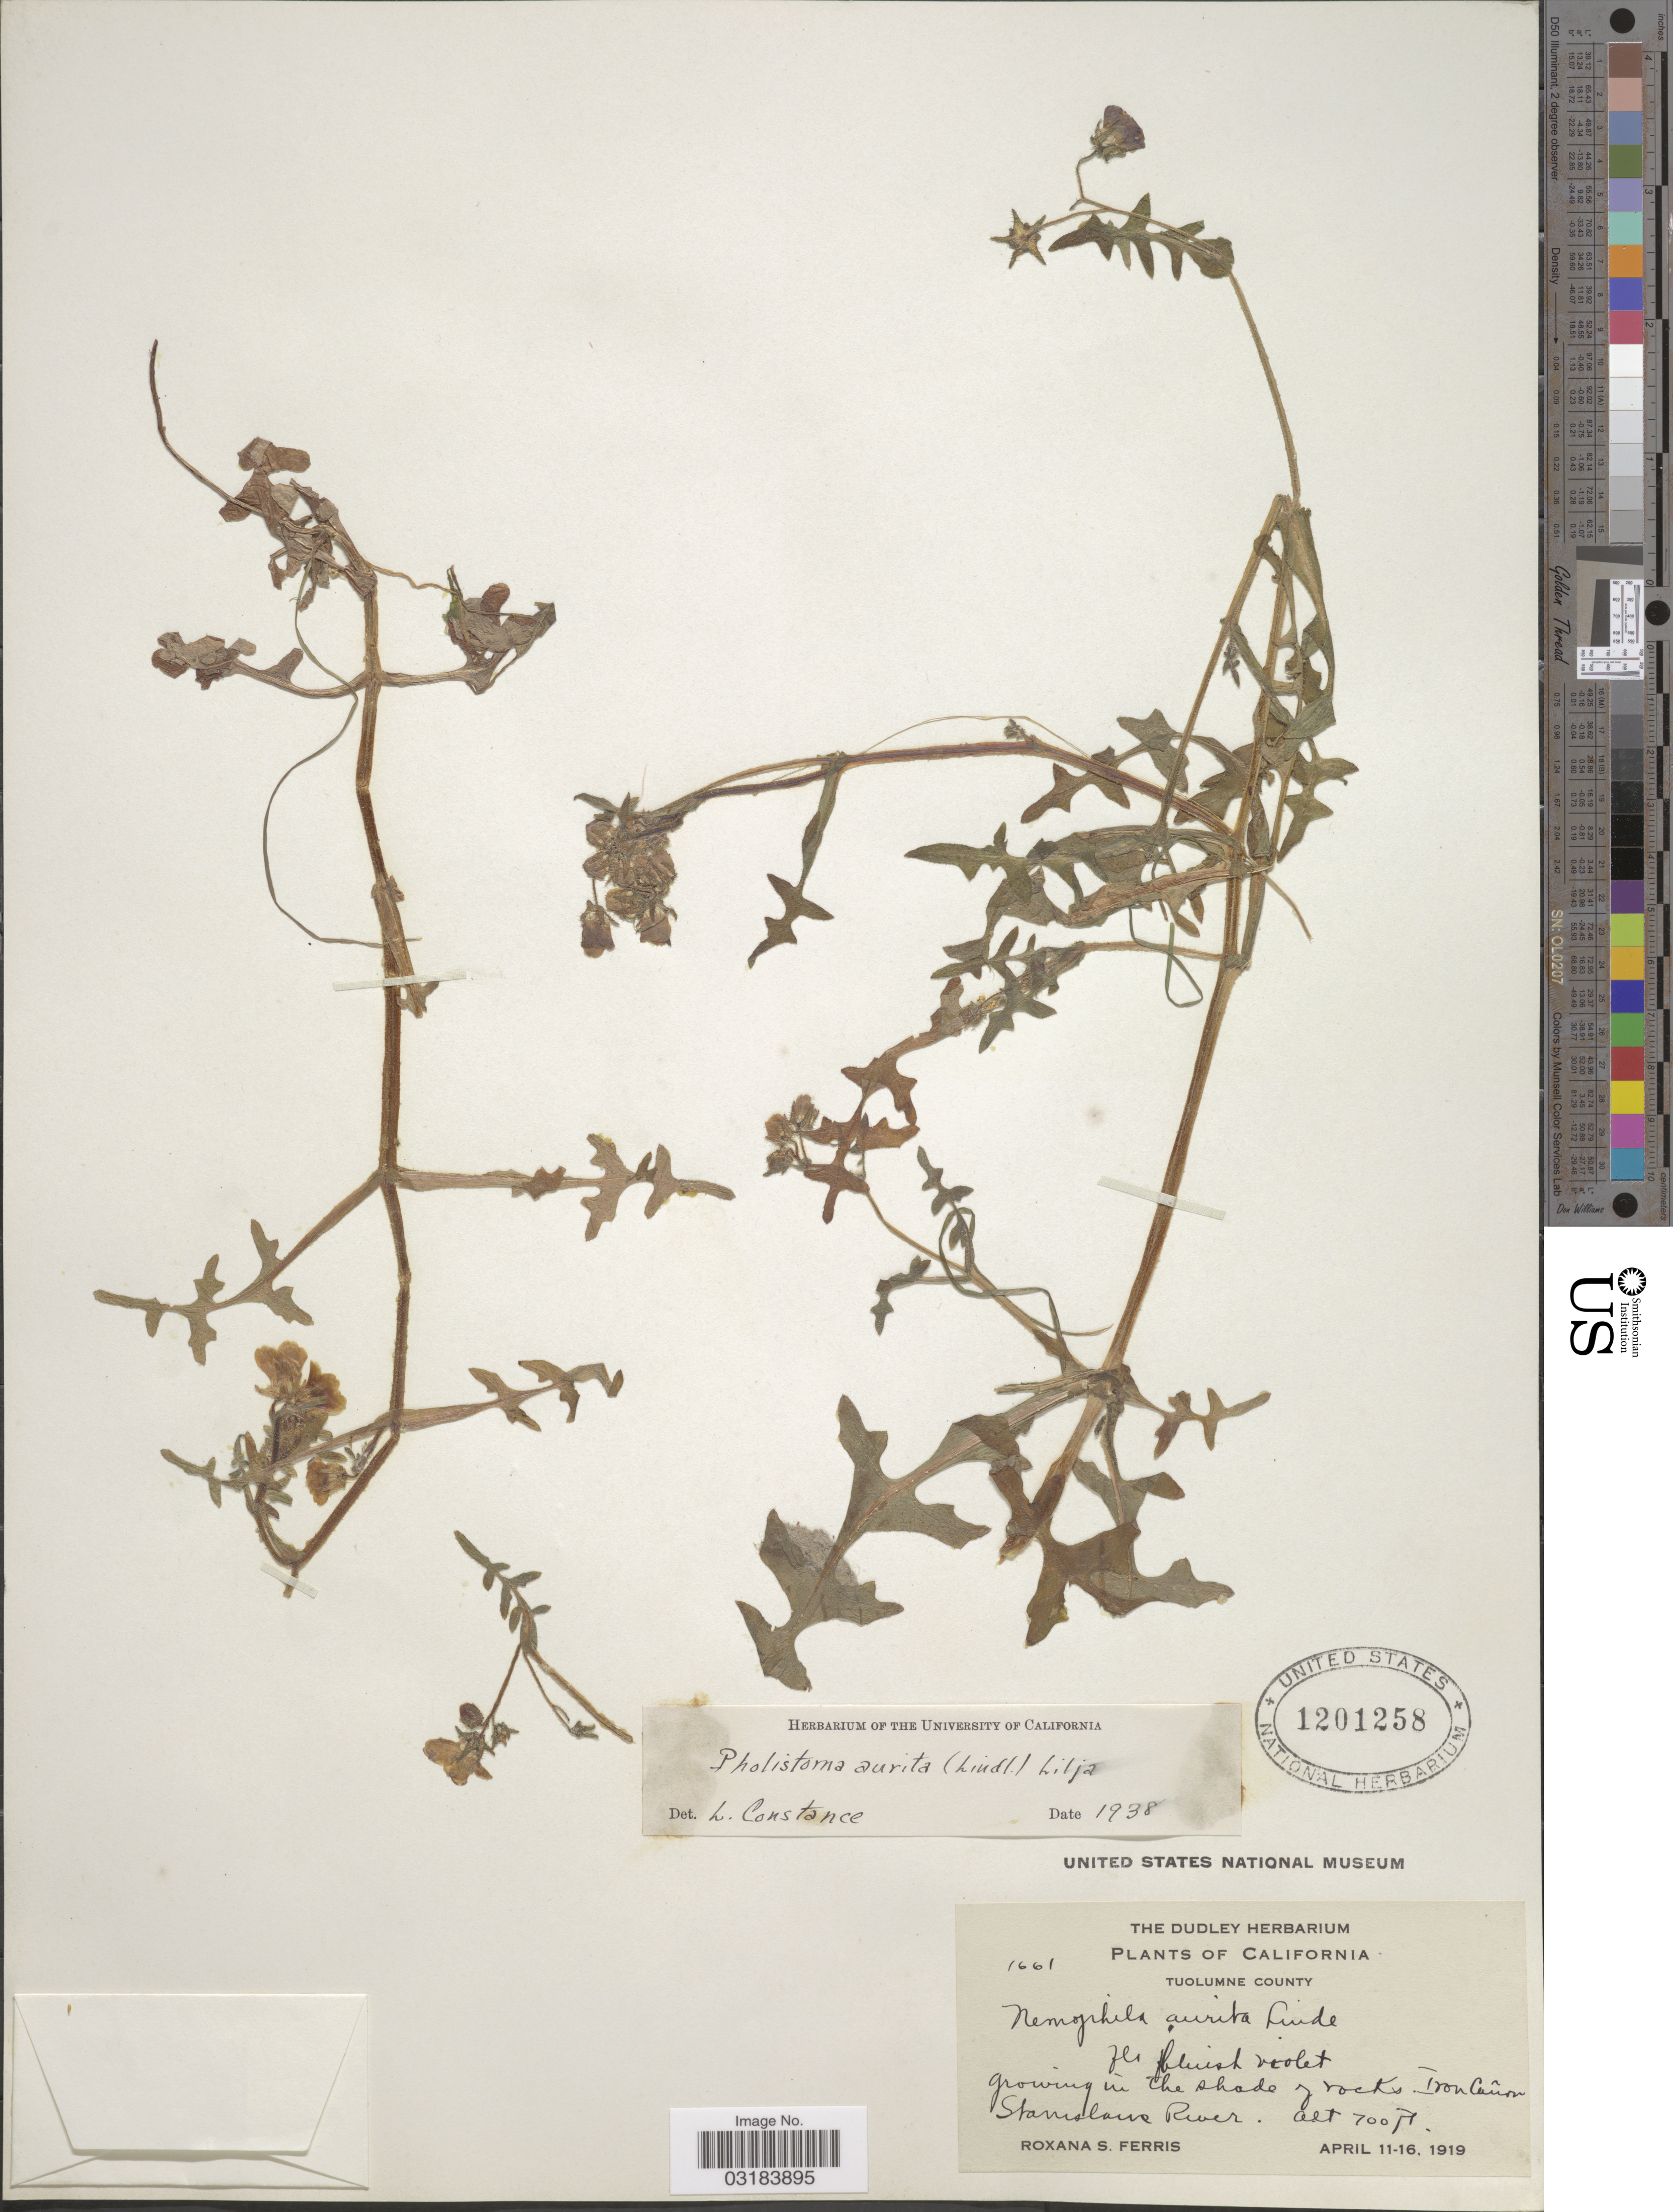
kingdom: Plantae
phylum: Tracheophyta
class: Magnoliopsida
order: Boraginales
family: Hydrophyllaceae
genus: Pholistoma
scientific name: Pholistoma auritum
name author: (Lindl.) Lilja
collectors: R. S. Ferris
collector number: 1661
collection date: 1919-04-11/1919-04-16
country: United States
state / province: California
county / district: Tuolumne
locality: Tuolumne County, Iron Cañon, Stanislaus River.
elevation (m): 213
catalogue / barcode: US 1201258